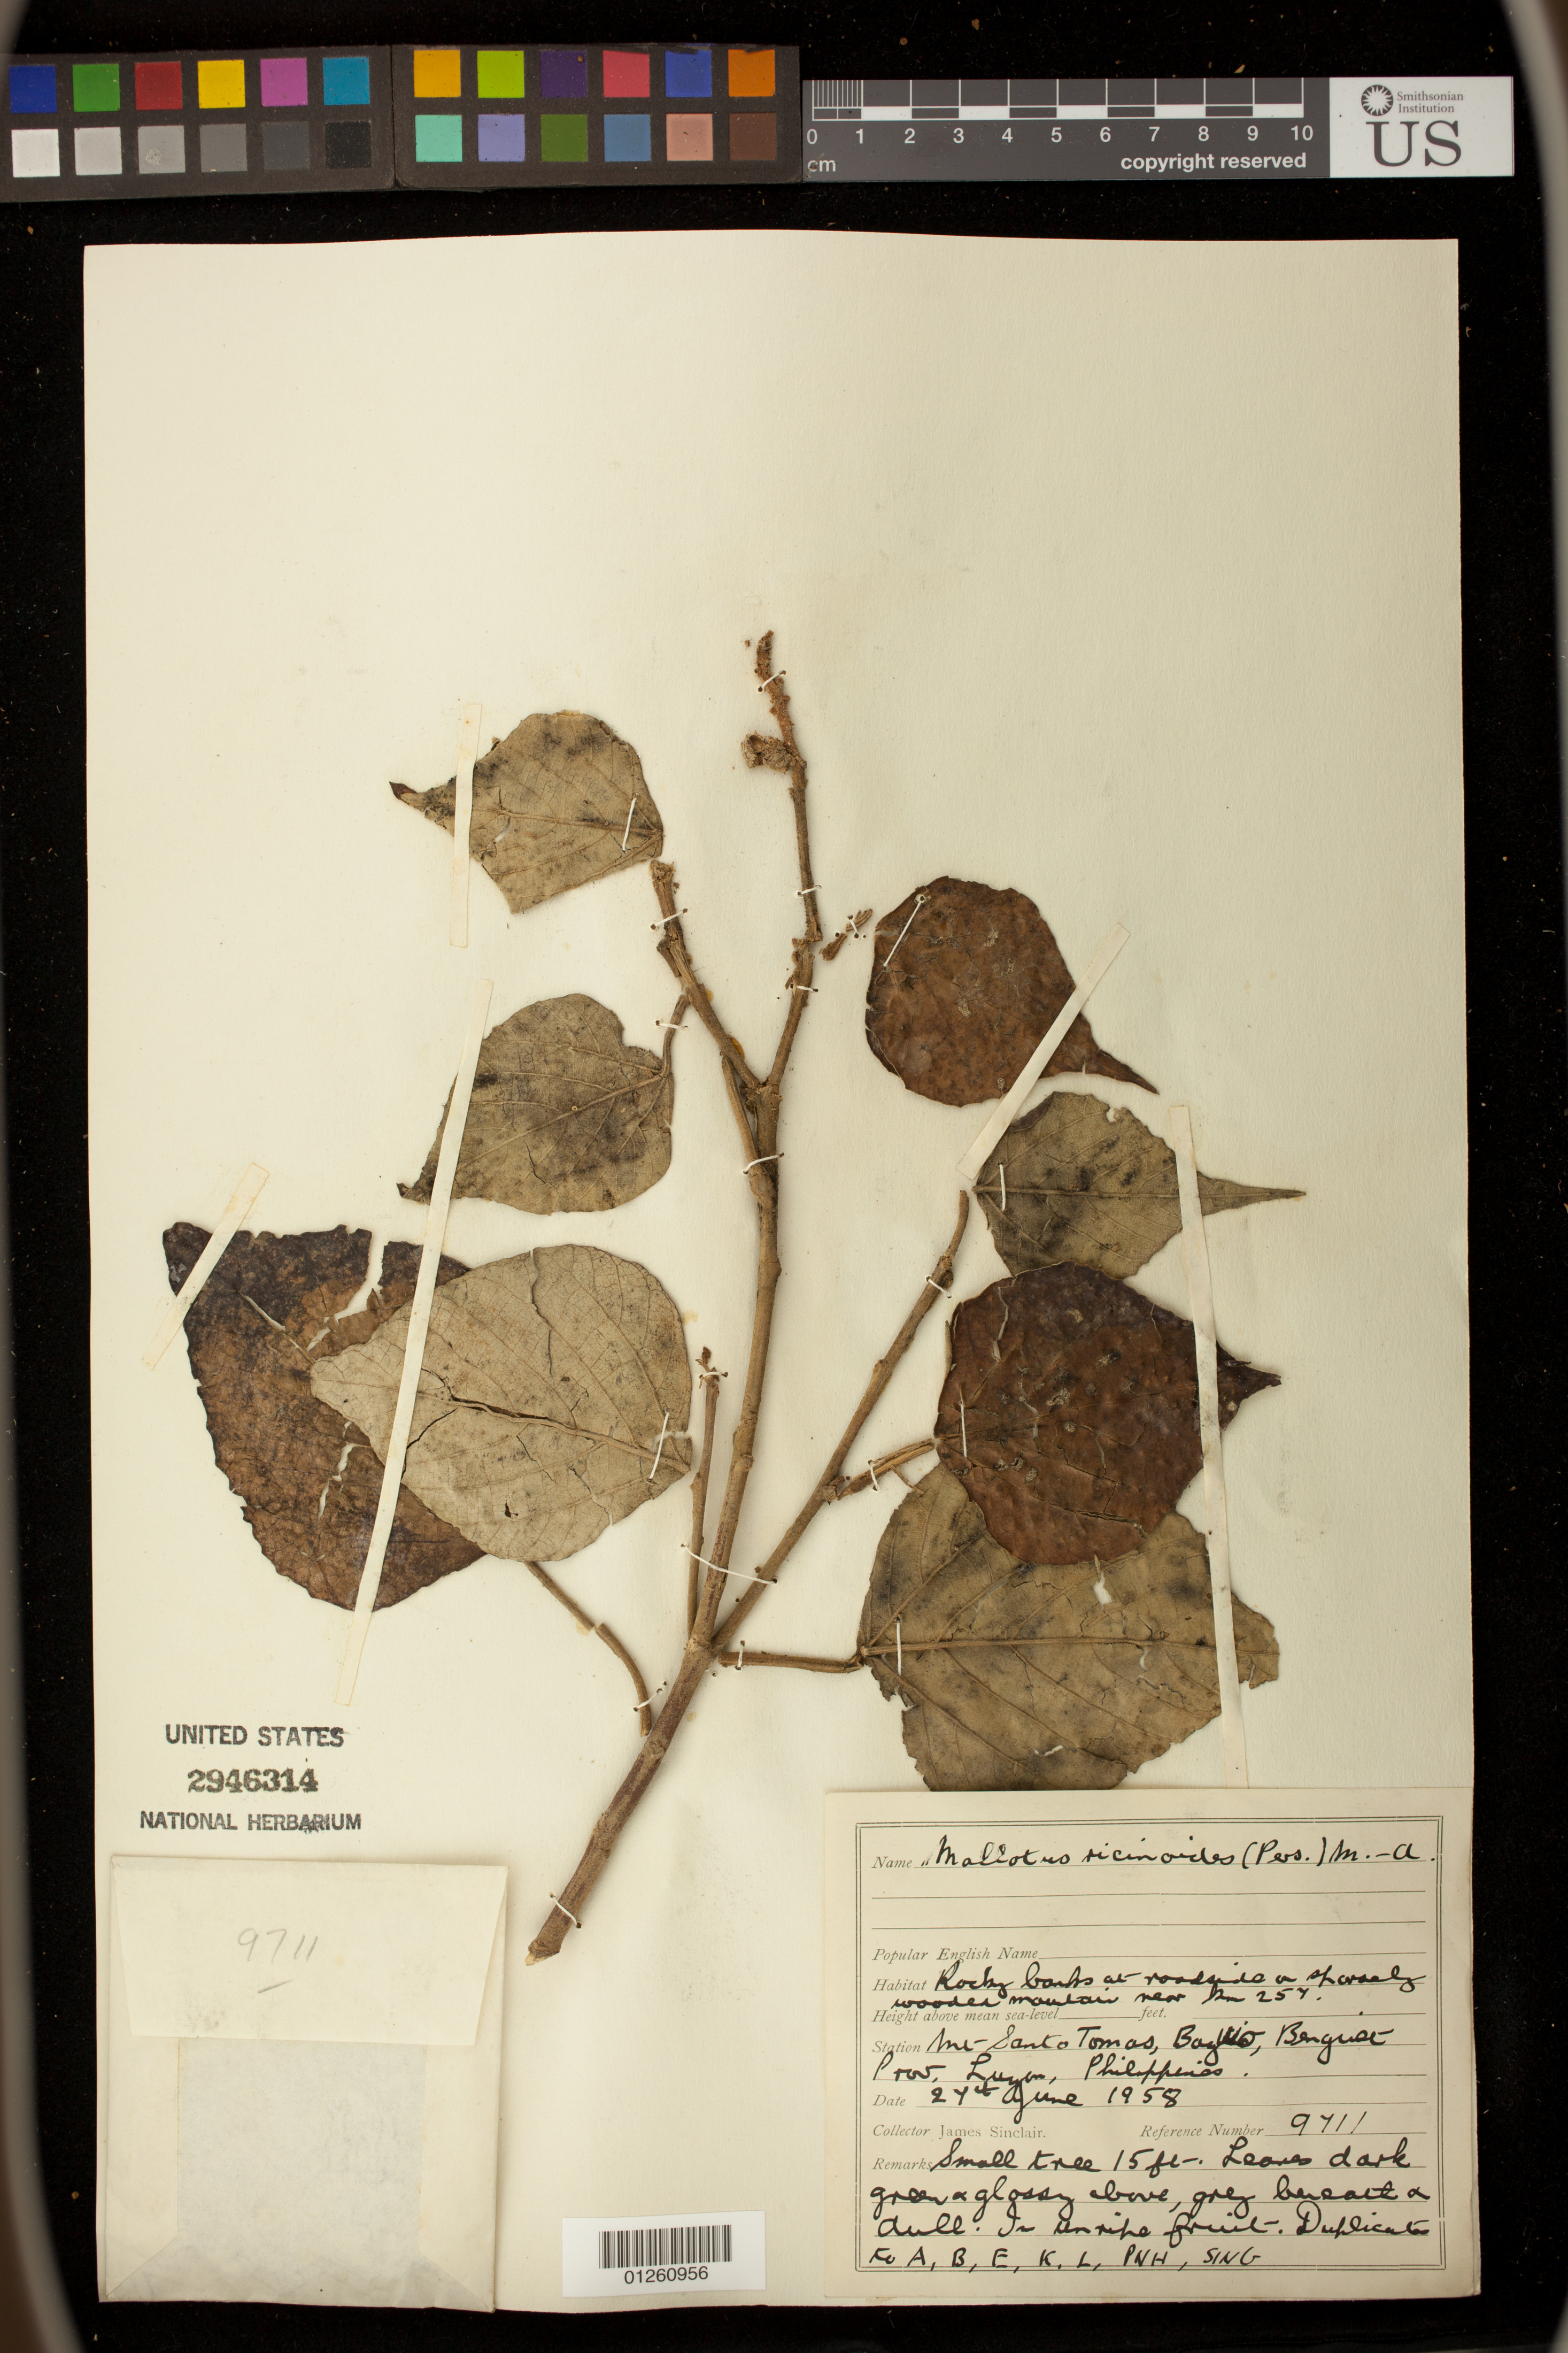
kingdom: Plantae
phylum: Tracheophyta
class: Magnoliopsida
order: Malpighiales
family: Euphorbiaceae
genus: Mallotus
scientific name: Mallotus ricinoides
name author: (Pers.) Müll. Arg.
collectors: J. Sinclair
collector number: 9711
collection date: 1958-06-27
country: Philippines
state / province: Cordillera (Administrative Region)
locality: Near km 257. Mt Santo Tomas, Baguio, Benguet Prov. Luzon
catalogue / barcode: US 2946314